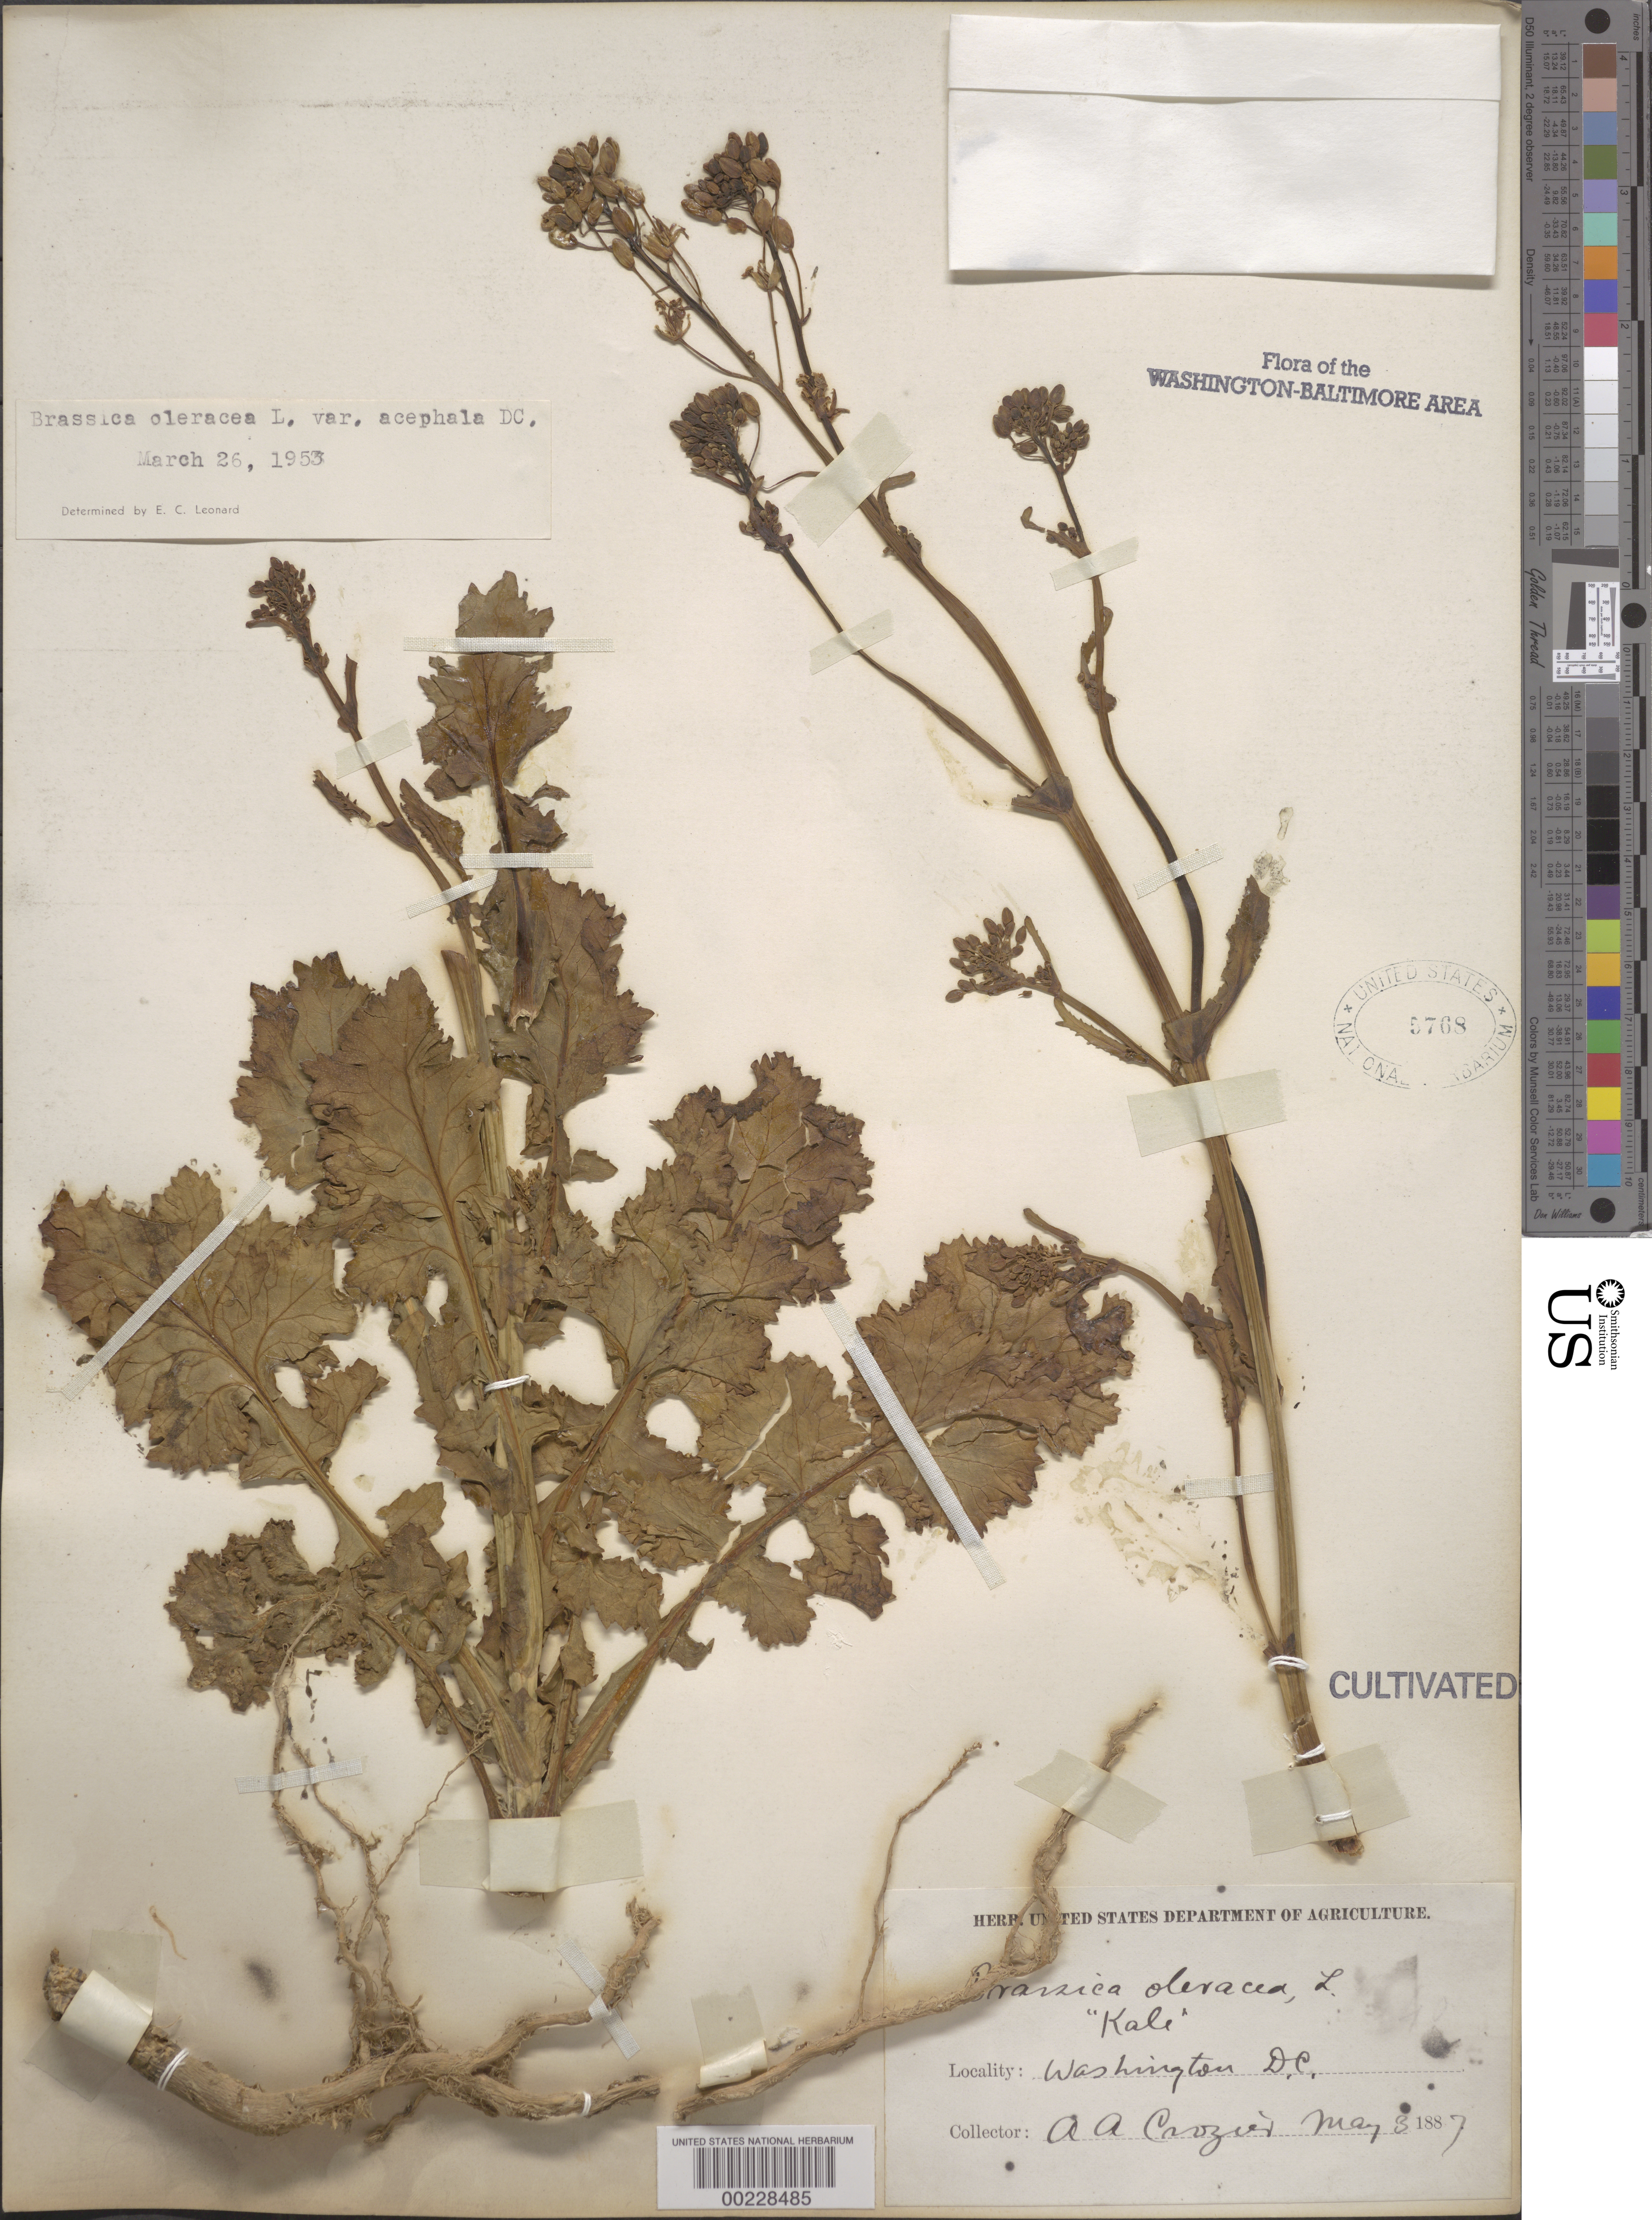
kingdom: Plantae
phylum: Tracheophyta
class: Magnoliopsida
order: Brassicales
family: Brassicaceae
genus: Brassica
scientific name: Brassica oleracea var. acephala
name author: DC.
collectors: A. Crozier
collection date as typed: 03 May 1887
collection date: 1887-05-03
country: United States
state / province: District of Columbia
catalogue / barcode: US 5768